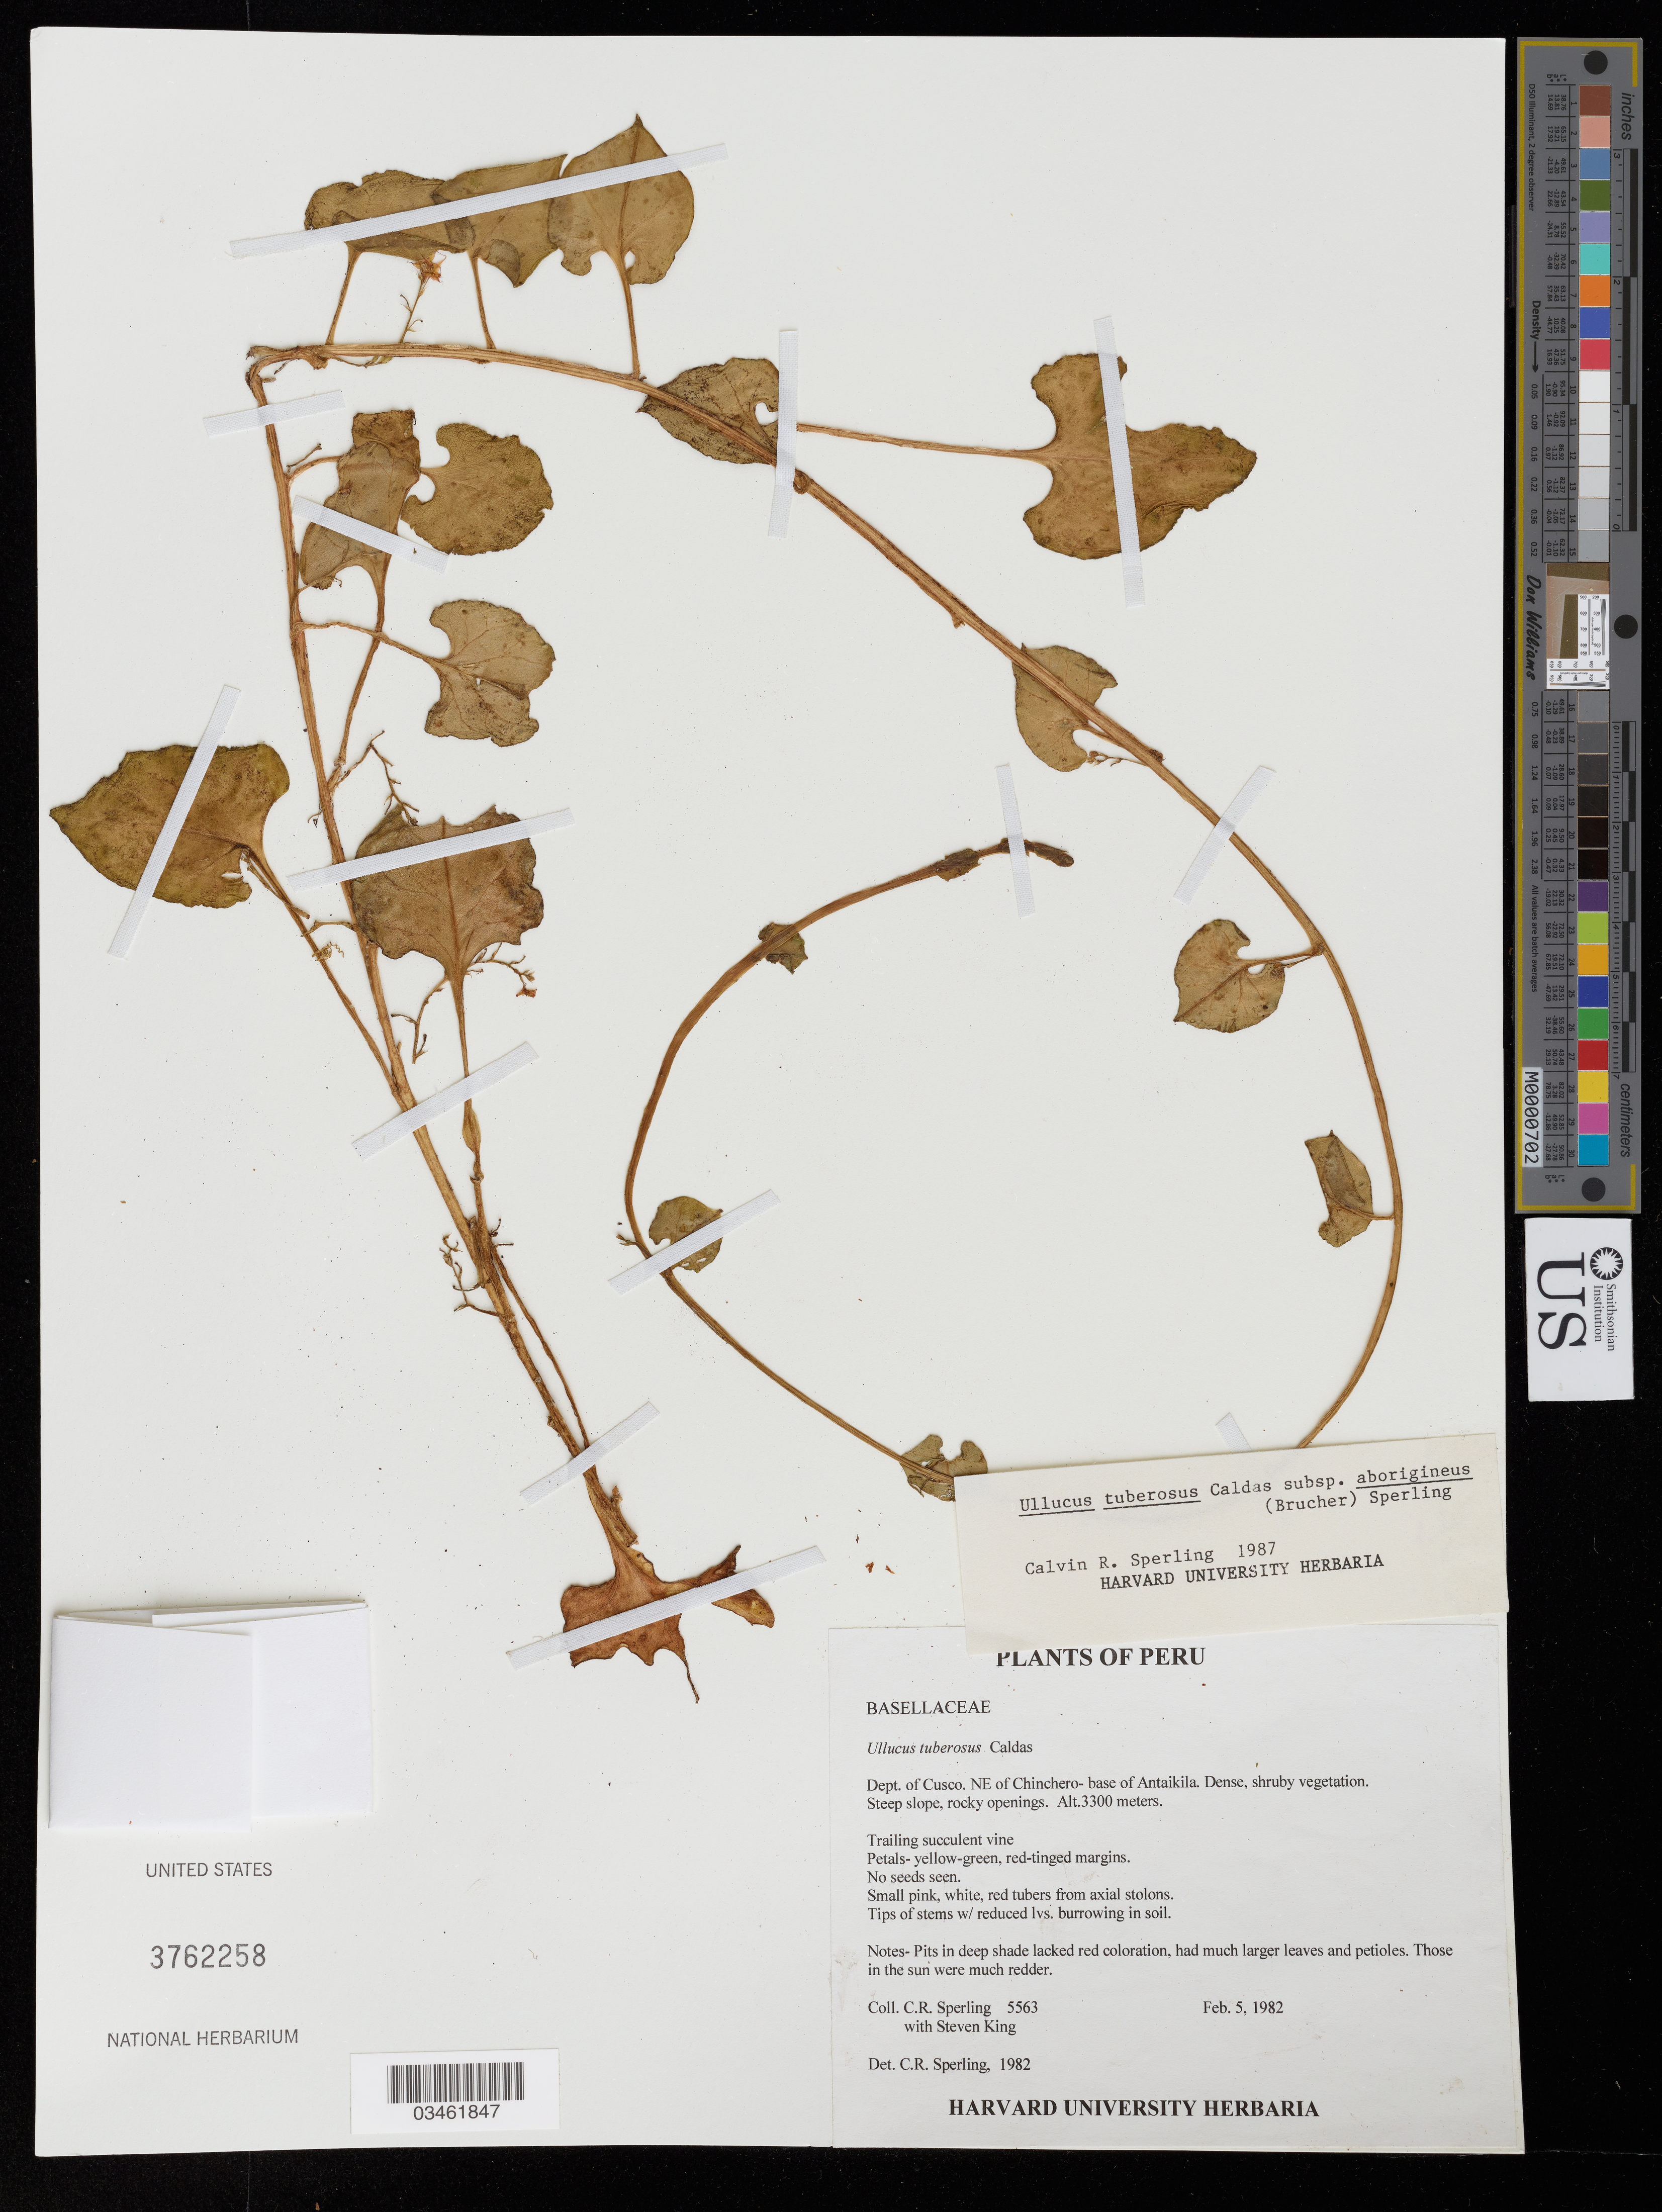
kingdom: Plantae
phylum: Tracheophyta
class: Magnoliopsida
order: Caryophyllales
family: Basellaceae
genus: Ullucus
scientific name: Ullucus tuberosus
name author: Caldas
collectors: C. R. Sperling & S. R. King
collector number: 5563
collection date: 1982-02-05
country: Peru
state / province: Cusco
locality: Dept. of Cusco. NE of Chinchero- base of Antaikila. Steep slope, rocky openings.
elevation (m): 3300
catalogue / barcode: US 3762258